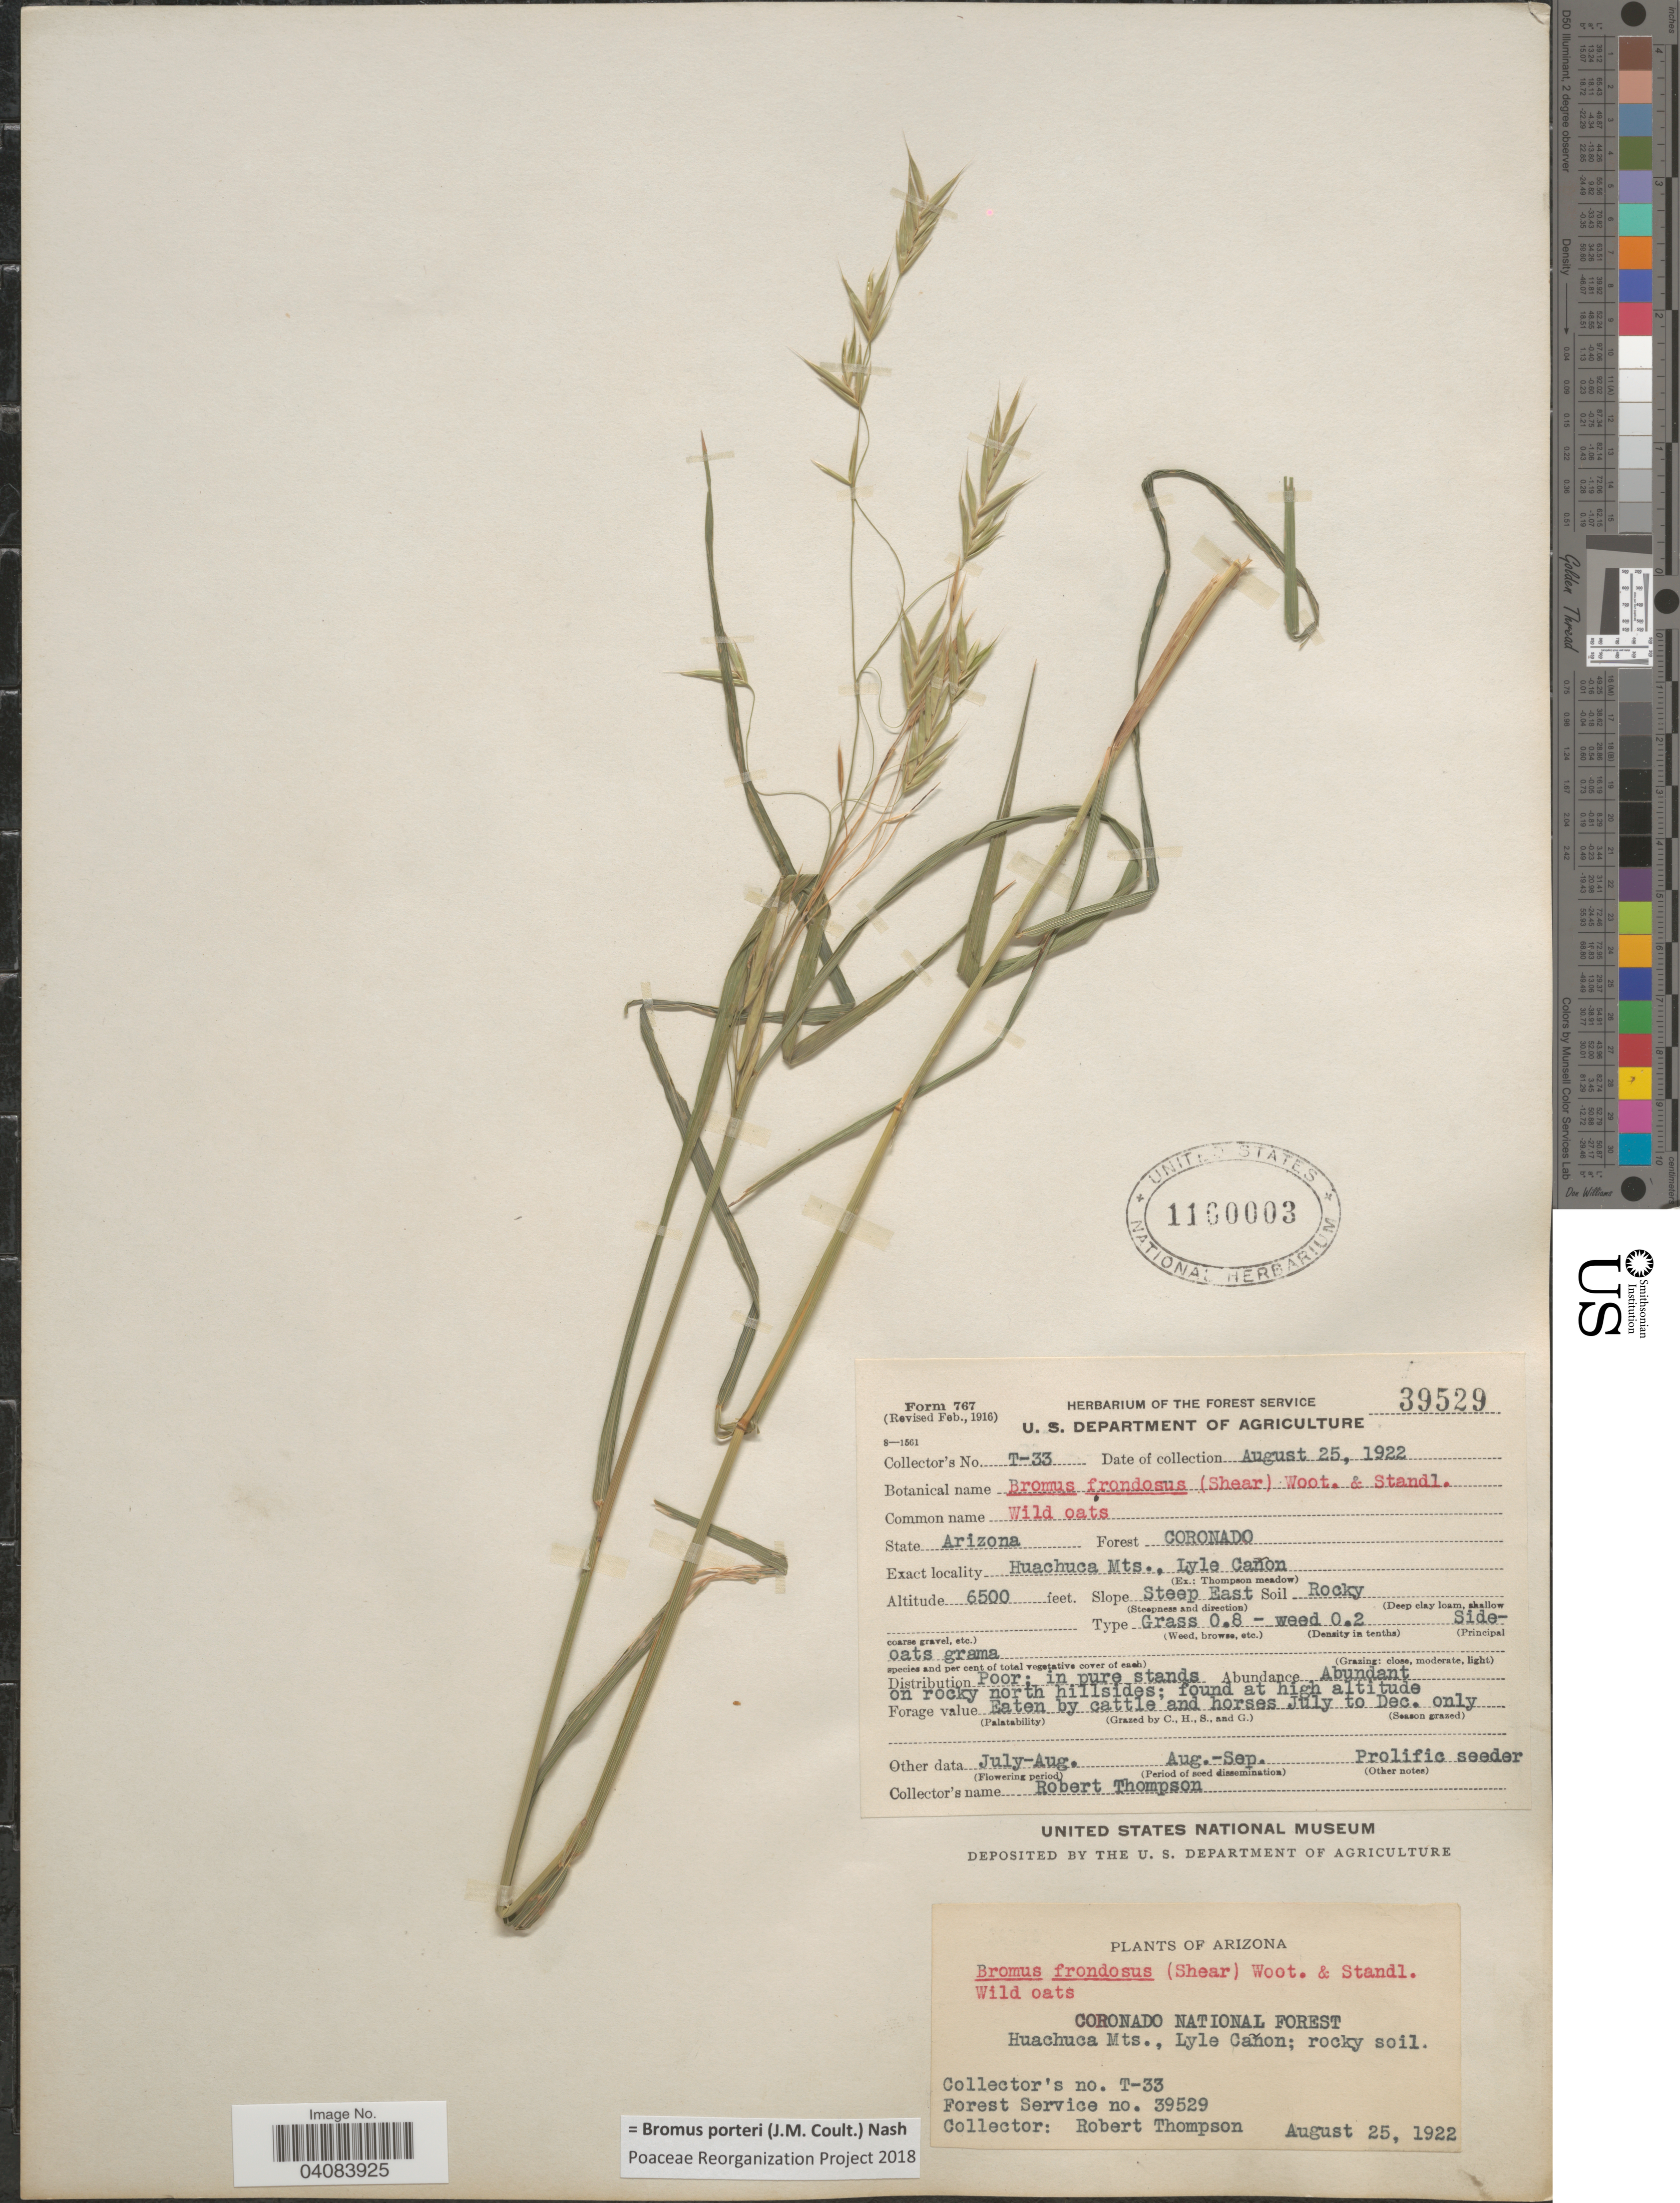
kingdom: Plantae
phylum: Tracheophyta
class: Liliopsida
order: Poales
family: Poaceae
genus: Bromus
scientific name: Bromus porteri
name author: (J.M. Coult.) Nash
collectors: R. Thompson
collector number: T-33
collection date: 1922-08-25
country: United States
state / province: Arizona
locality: Coronado National Forest. Huachuca Mts., Lyle Cañon.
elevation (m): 1981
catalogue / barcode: US 1160003